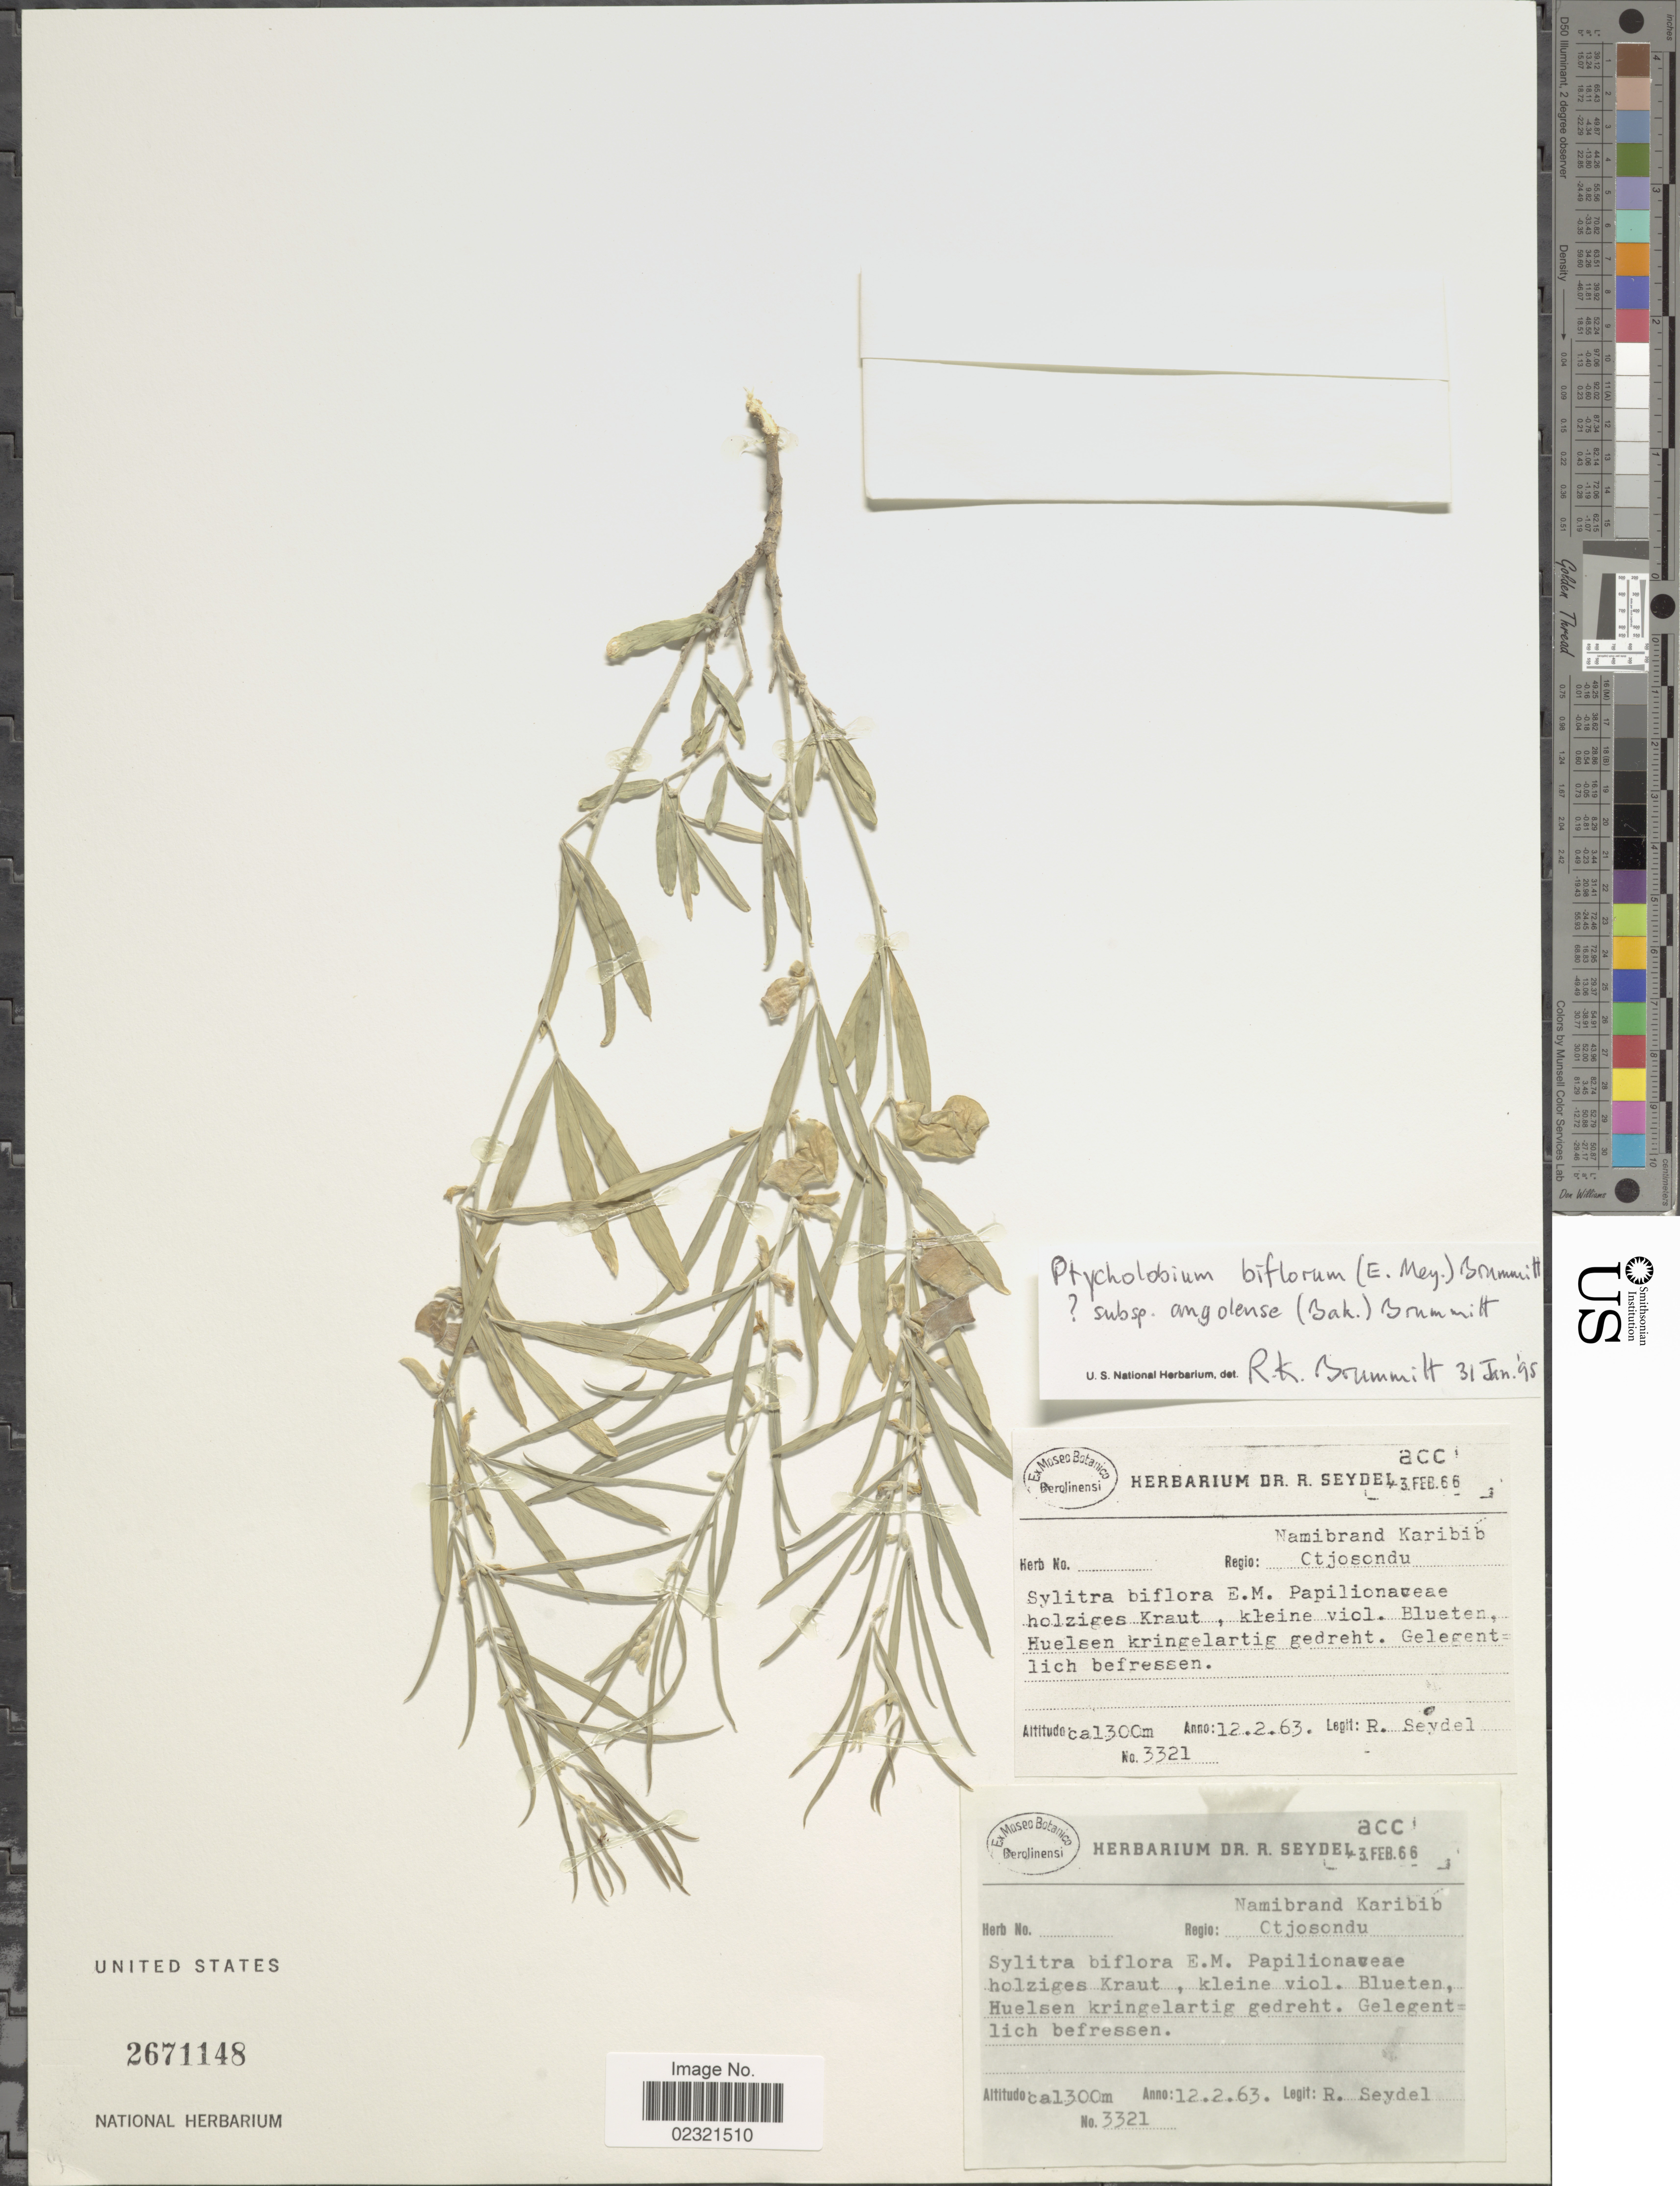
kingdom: Plantae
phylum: Tracheophyta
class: Magnoliopsida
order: Fabales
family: Fabaceae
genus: Ptycholobium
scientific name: Ptycholobium biflorum subsp. angolense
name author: (Baker) Brummitt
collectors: R. Seydel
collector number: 3321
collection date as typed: Transcribed d/m/y: 12/2/63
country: Namibia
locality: Namibrand Karibib. Otjosondu.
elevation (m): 1300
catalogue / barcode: US 2671148